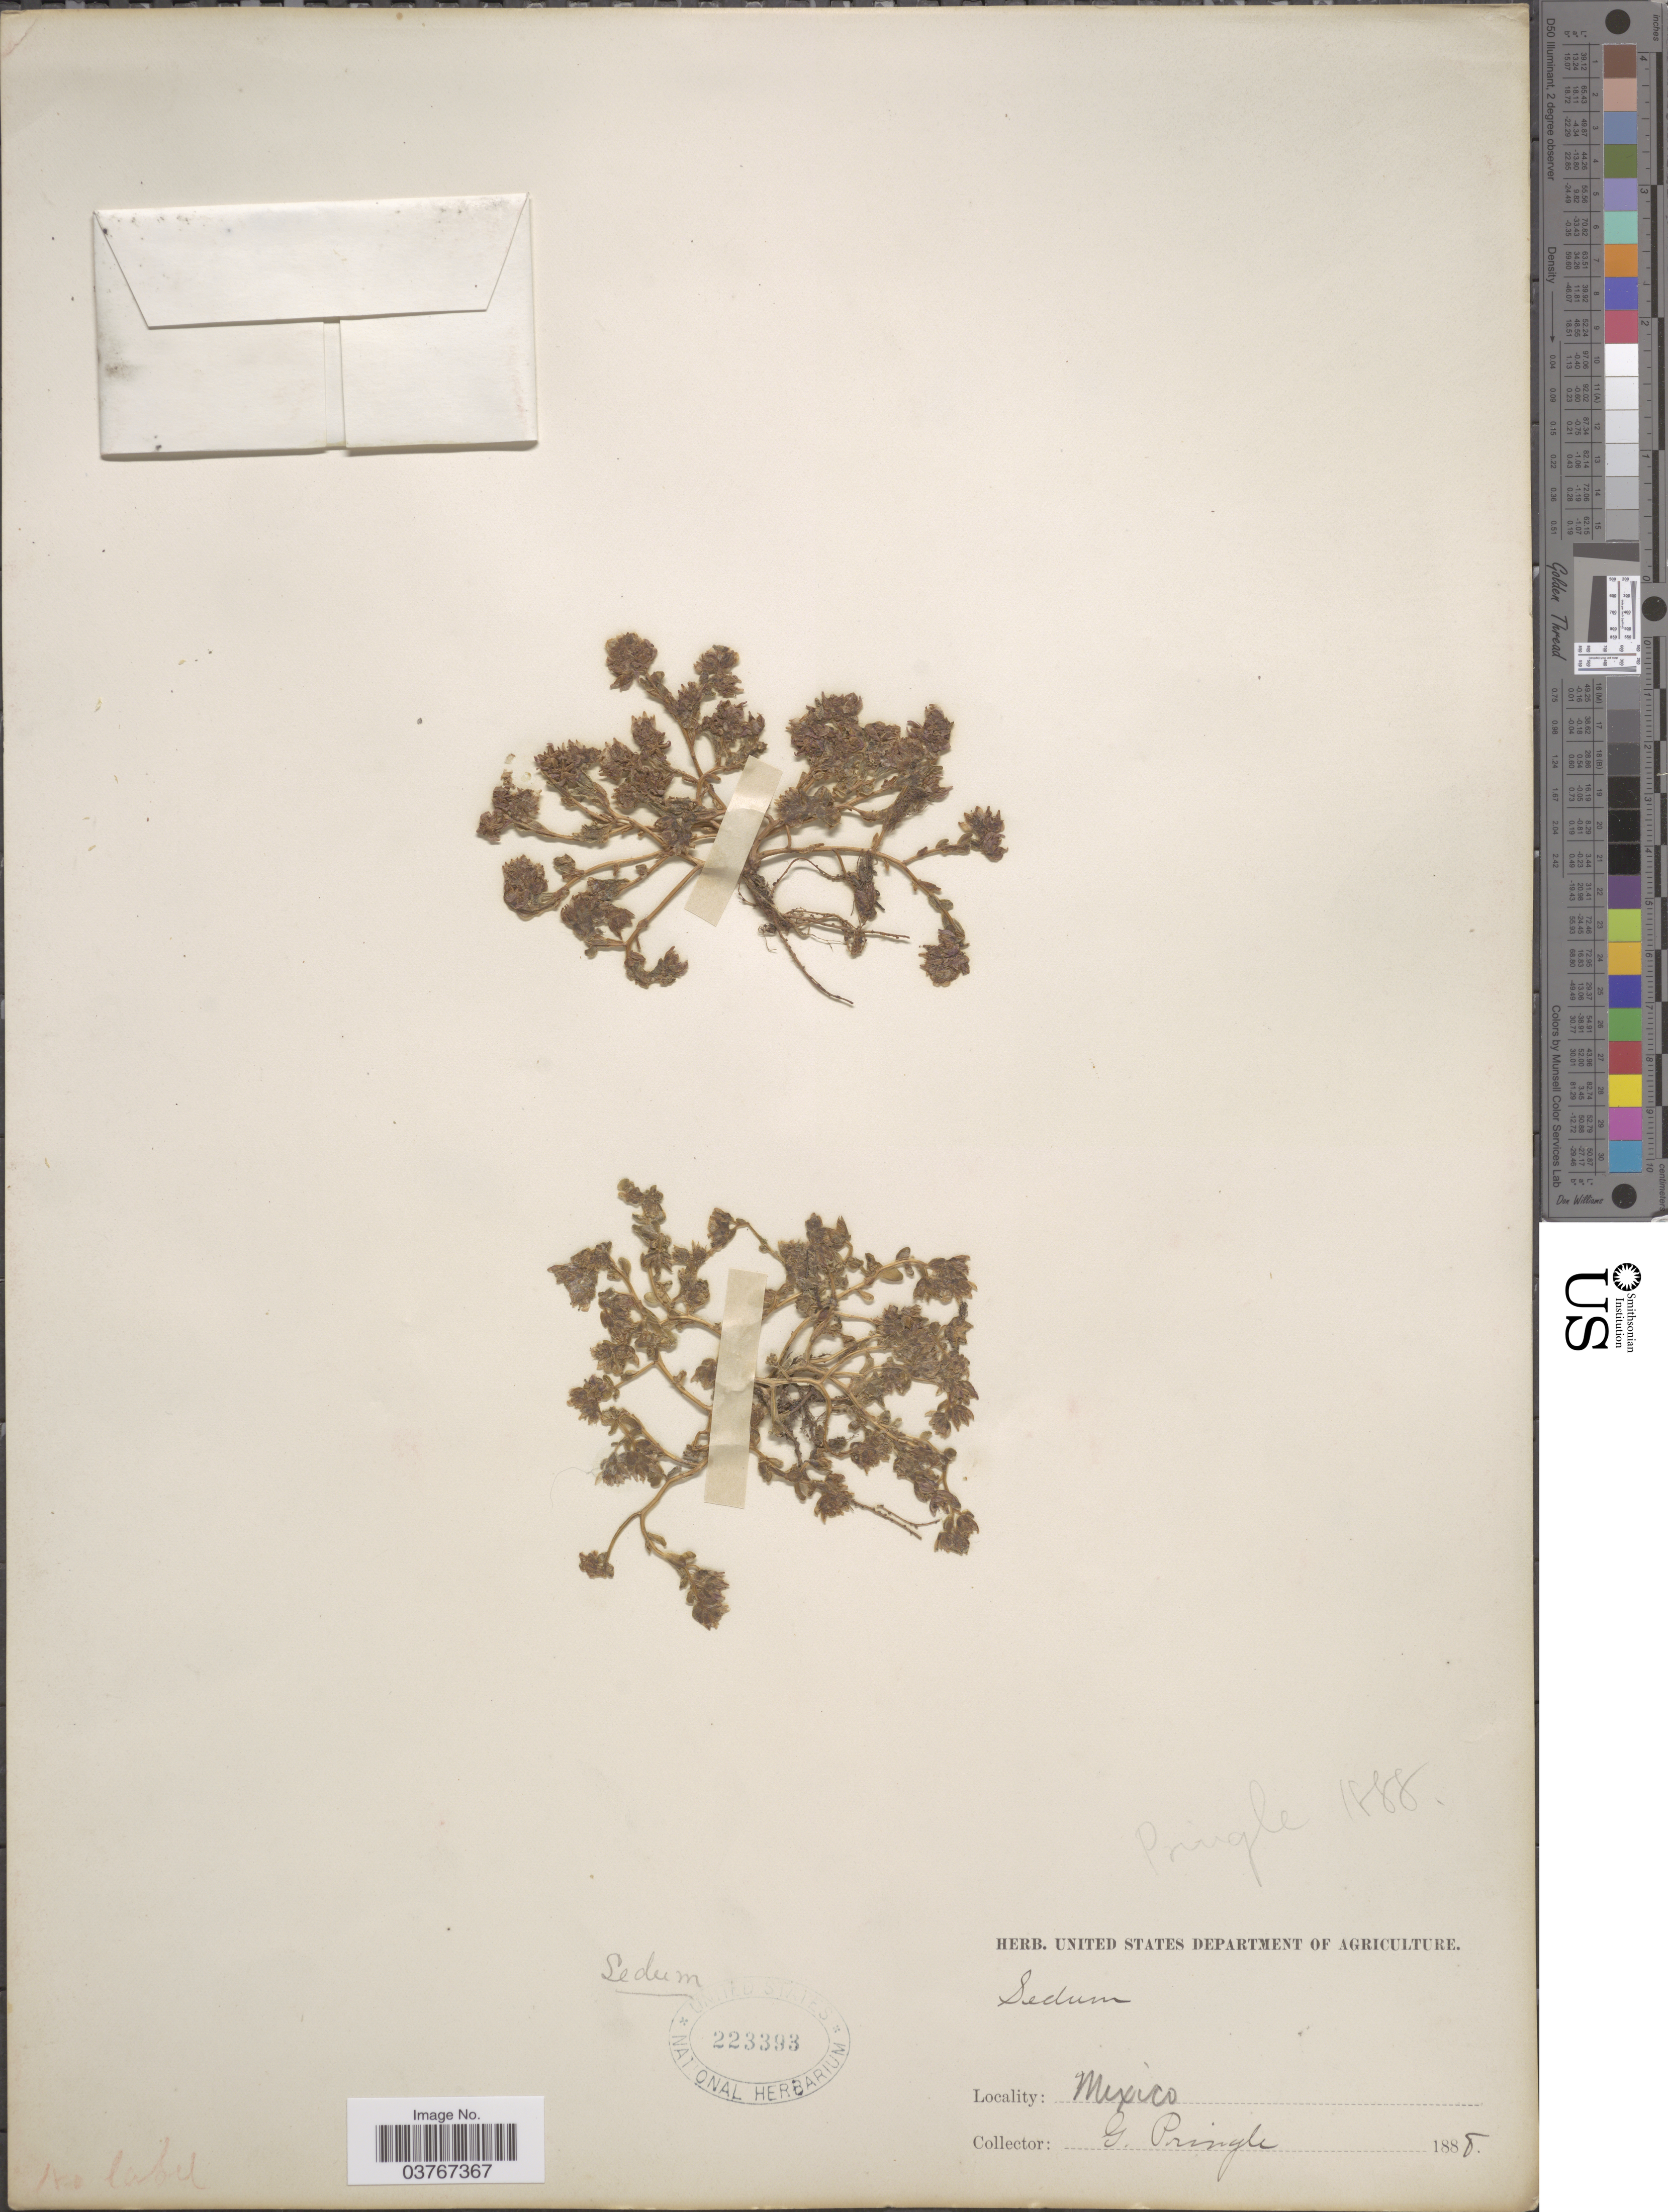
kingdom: Plantae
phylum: Tracheophyta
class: Magnoliopsida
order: Saxifragales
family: Crassulaceae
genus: Sedum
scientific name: Sedum vinicolor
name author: S. Watson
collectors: C. G. Pringle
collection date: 1888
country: Mexico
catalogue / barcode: US 223393